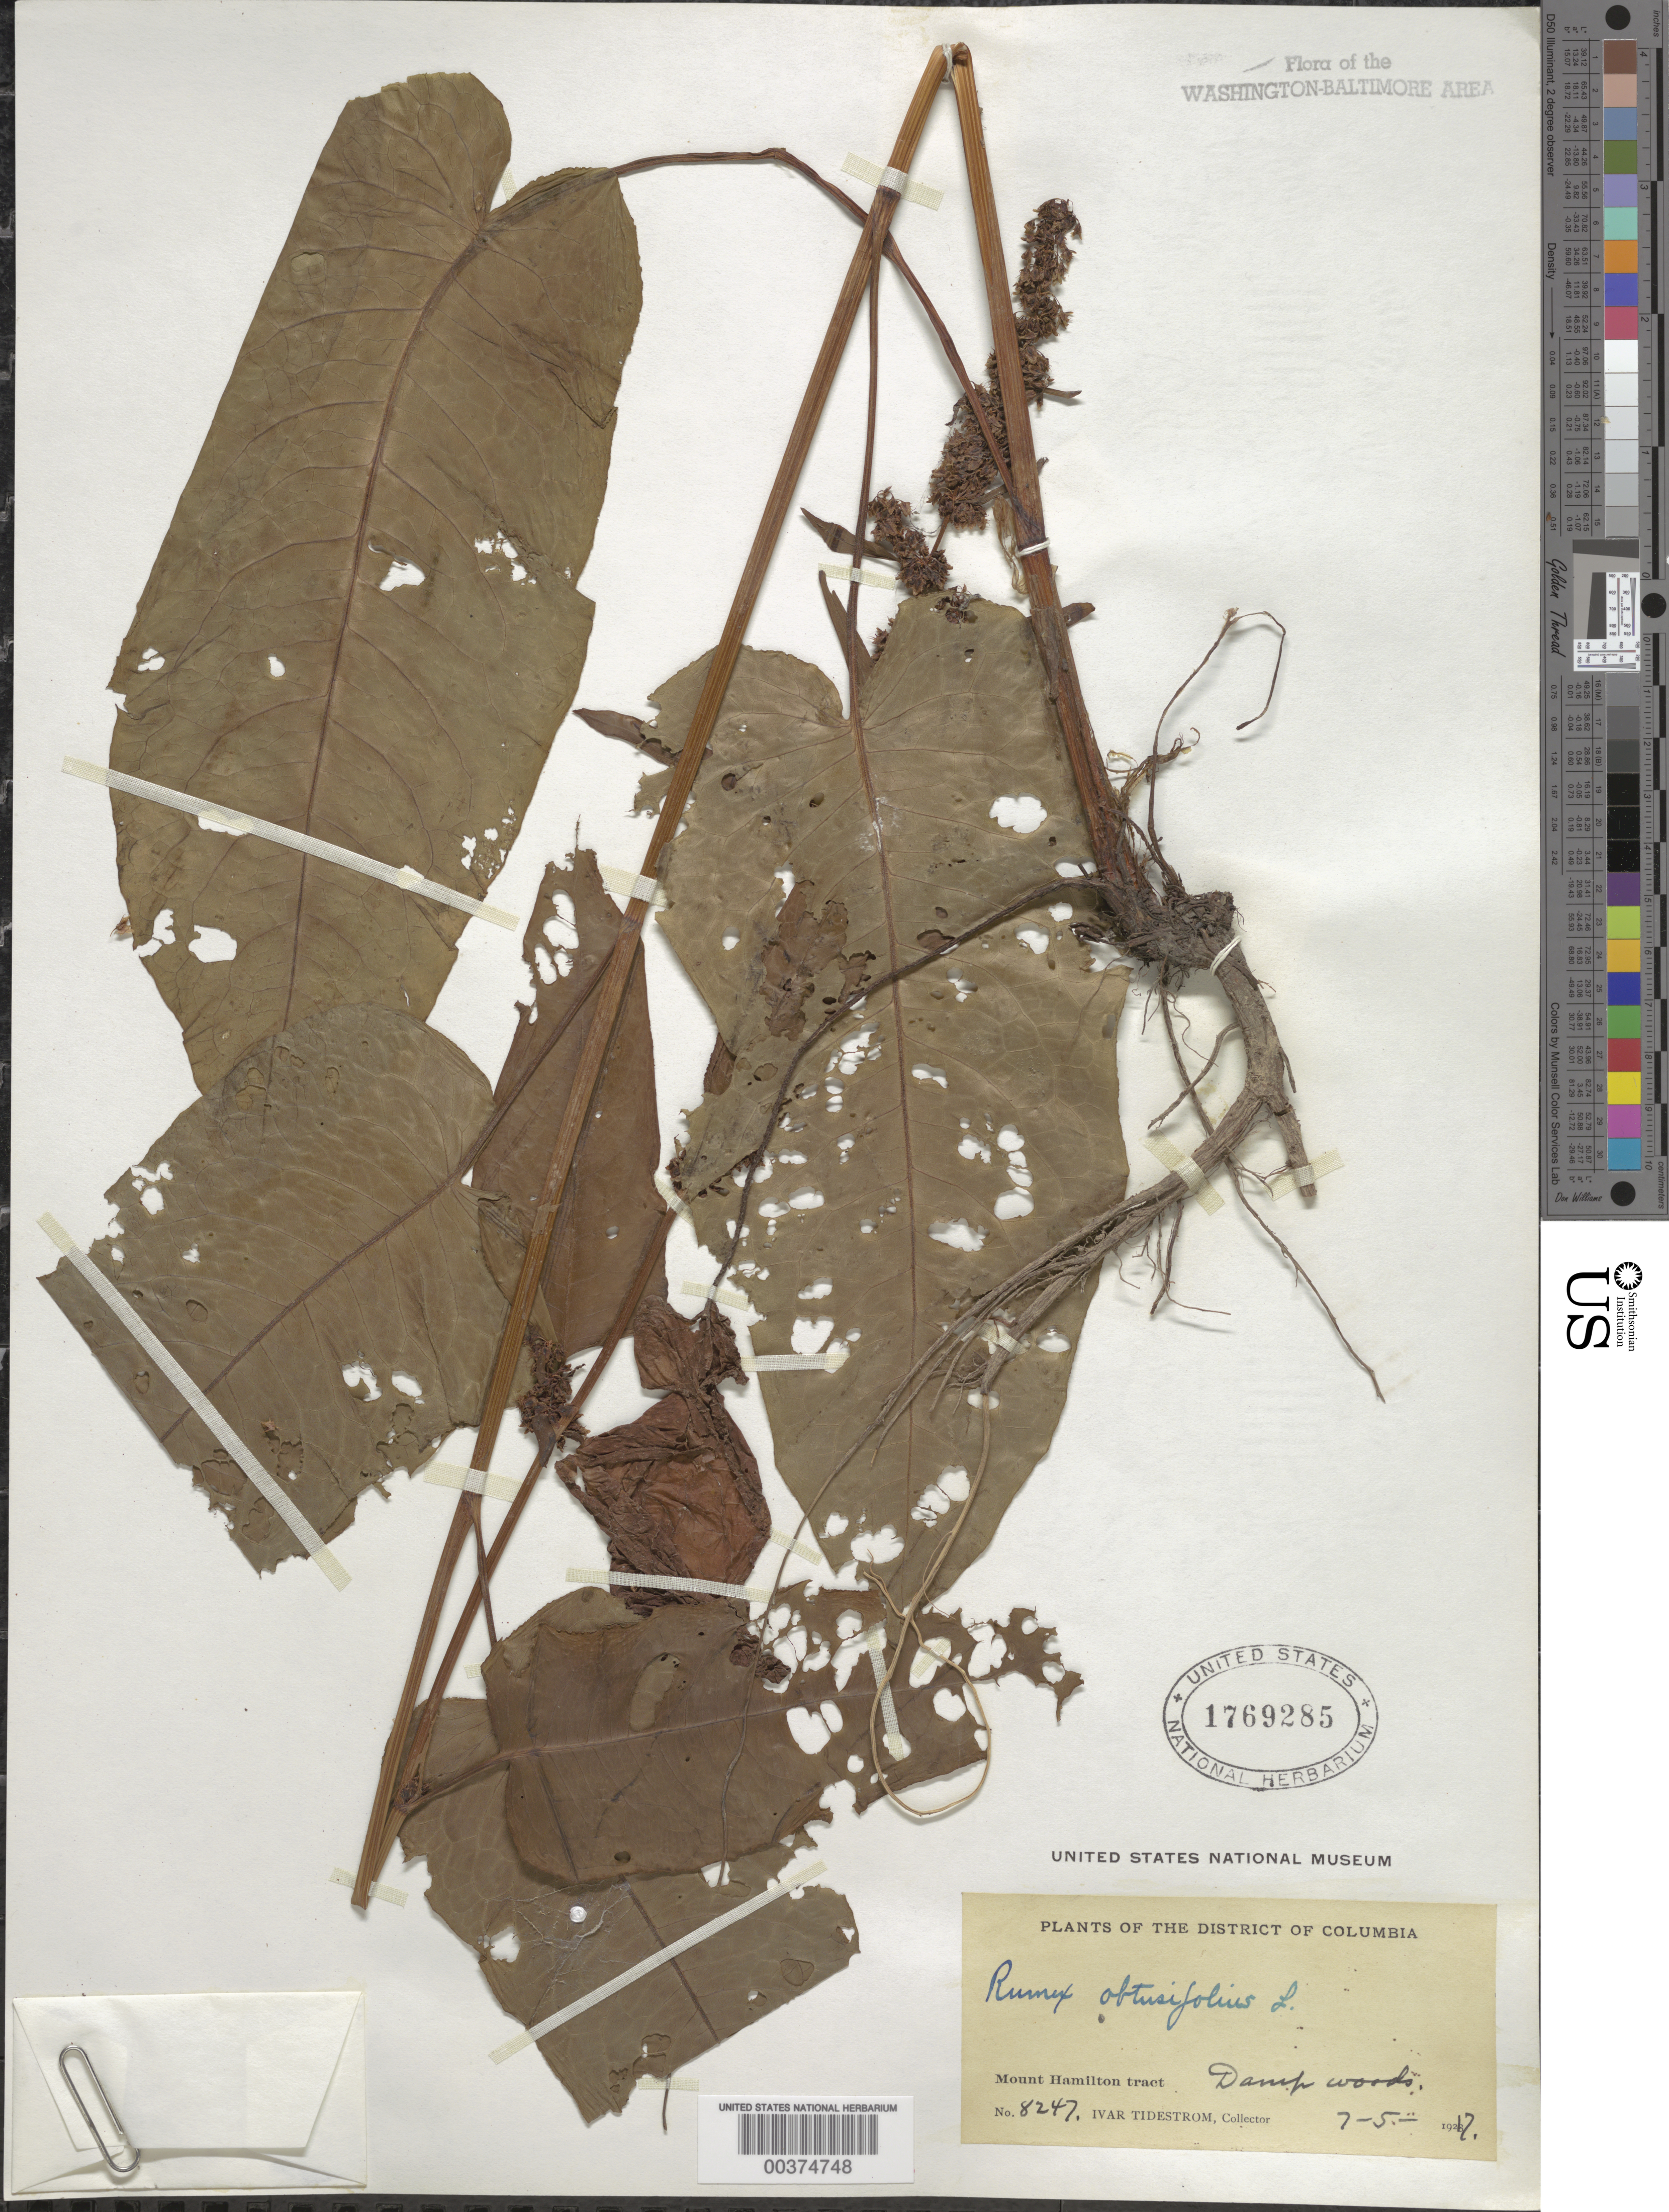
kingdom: Plantae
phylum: Tracheophyta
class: Magnoliopsida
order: Caryophyllales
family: Polygonaceae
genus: Rumex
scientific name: Rumex obtusifolius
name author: L.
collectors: I. F. Tidestrom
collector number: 8247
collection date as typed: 05 Jul 1917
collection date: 1917-07-05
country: United States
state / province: District of Columbia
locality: Mount Hamilton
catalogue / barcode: US 1769285